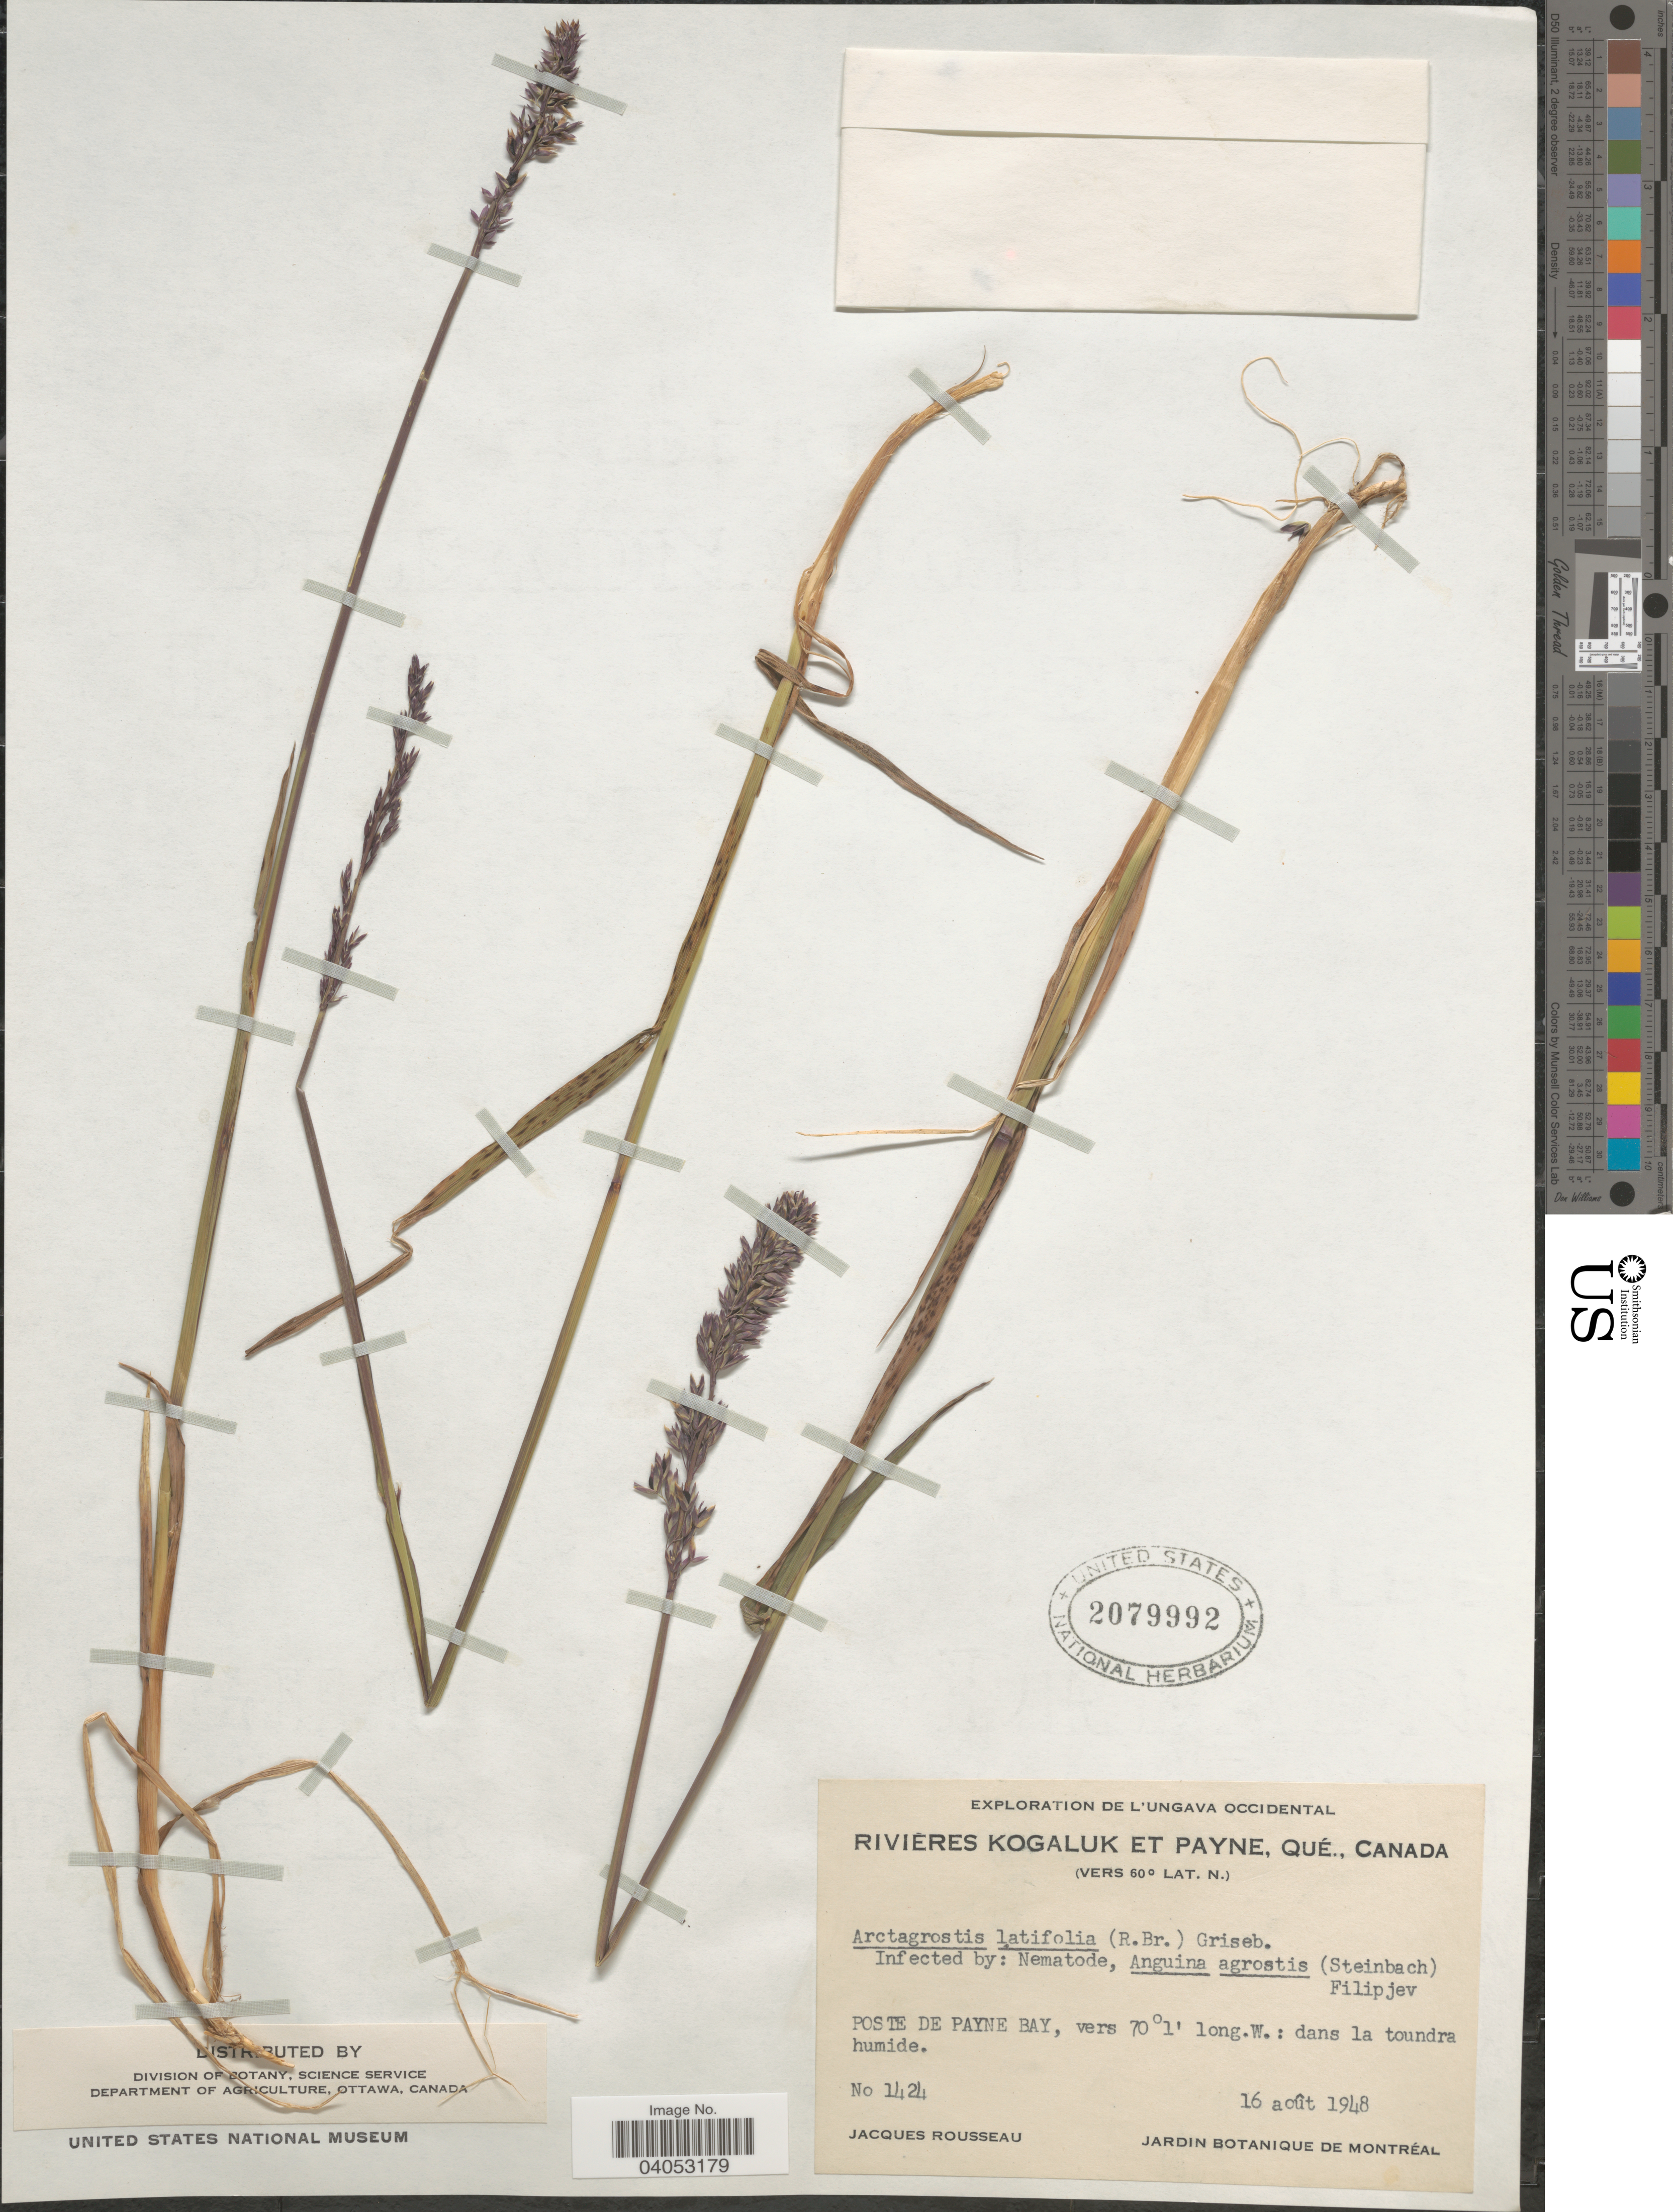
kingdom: Plantae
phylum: Tracheophyta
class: Liliopsida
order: Poales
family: Poaceae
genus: Arctagrostis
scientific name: Arctagrostis latifolia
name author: (R. Br.) Griseb.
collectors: J. Rousseau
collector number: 1424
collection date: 1948-08-16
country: Canada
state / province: Quebec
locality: Rivières Kogaluk et Payne. Poste de Payne Bay.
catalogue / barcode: US 2079992